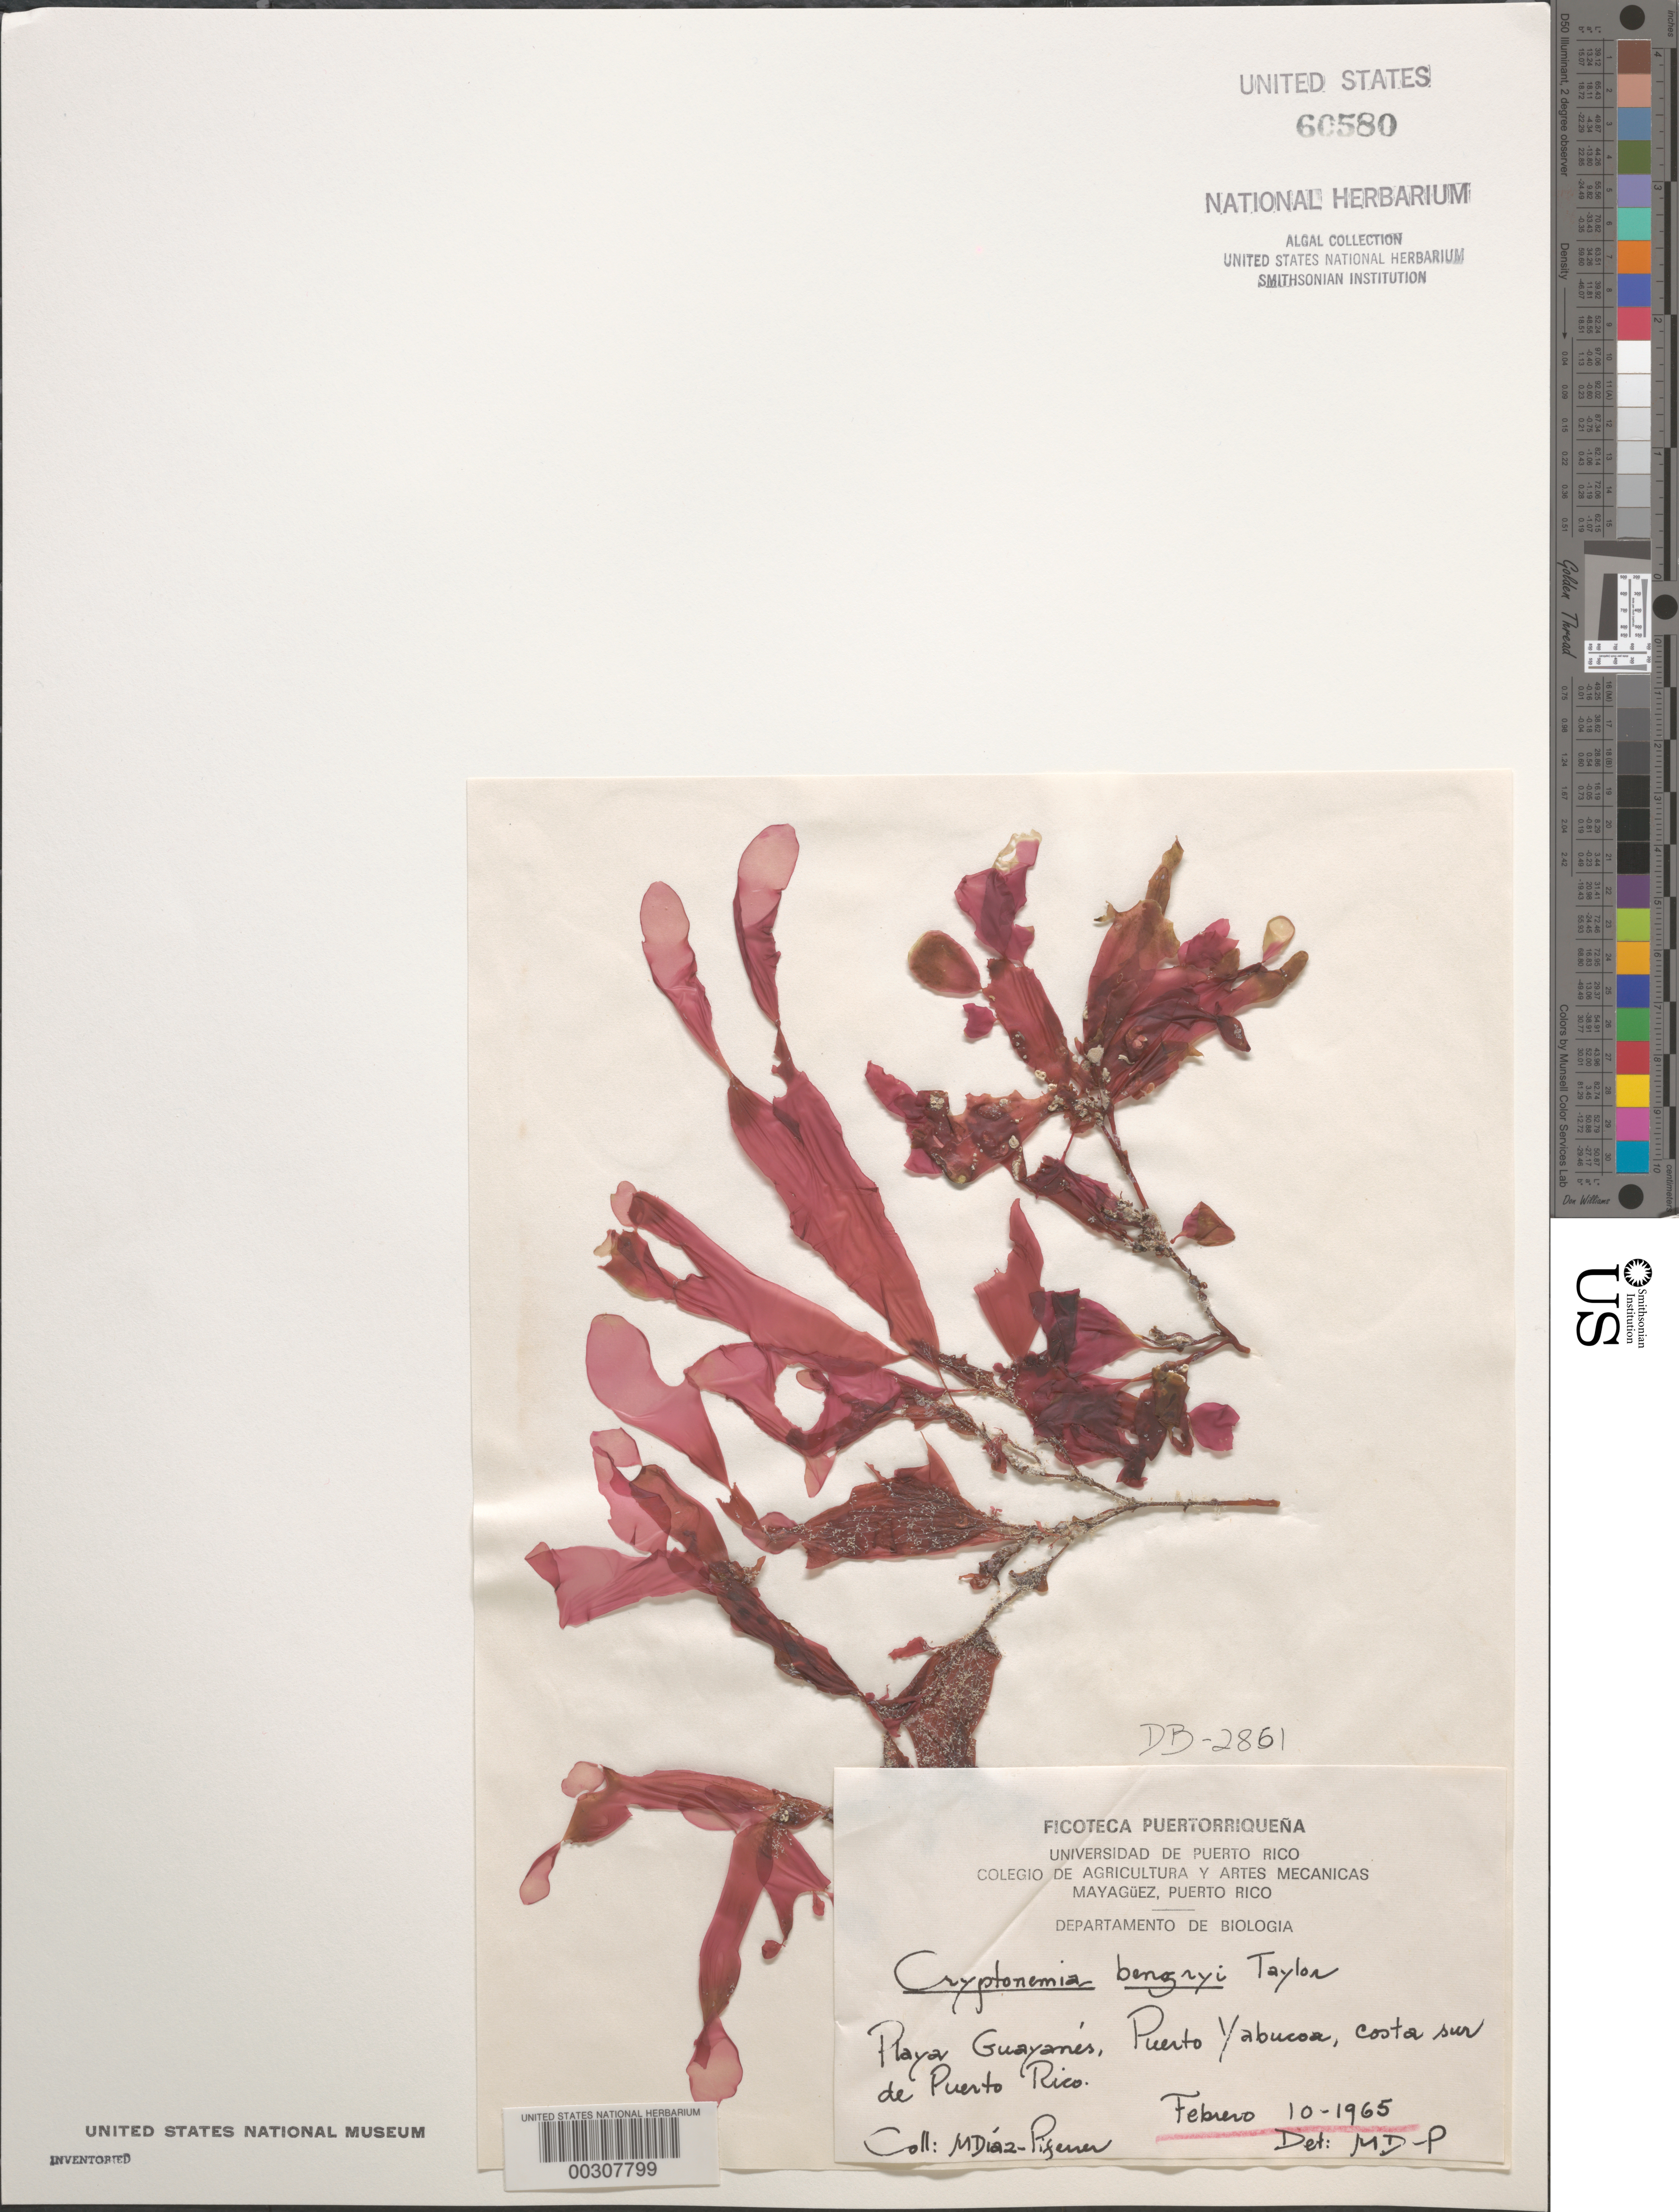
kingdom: Plantae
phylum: Rhodophyta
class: Florideophyceae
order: Halymeniales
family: Halymeniaceae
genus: Cryptonemia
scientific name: Cryptonemia bengryi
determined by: Diaz-Piferrer, M.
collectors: M. Diaz-Piferrer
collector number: Db-2861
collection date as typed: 10 Feb 1965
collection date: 1965-02-10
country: Puerto Rico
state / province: Yabucoa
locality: Playa Guayanes, Puerto Yabucoa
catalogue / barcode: US 60580